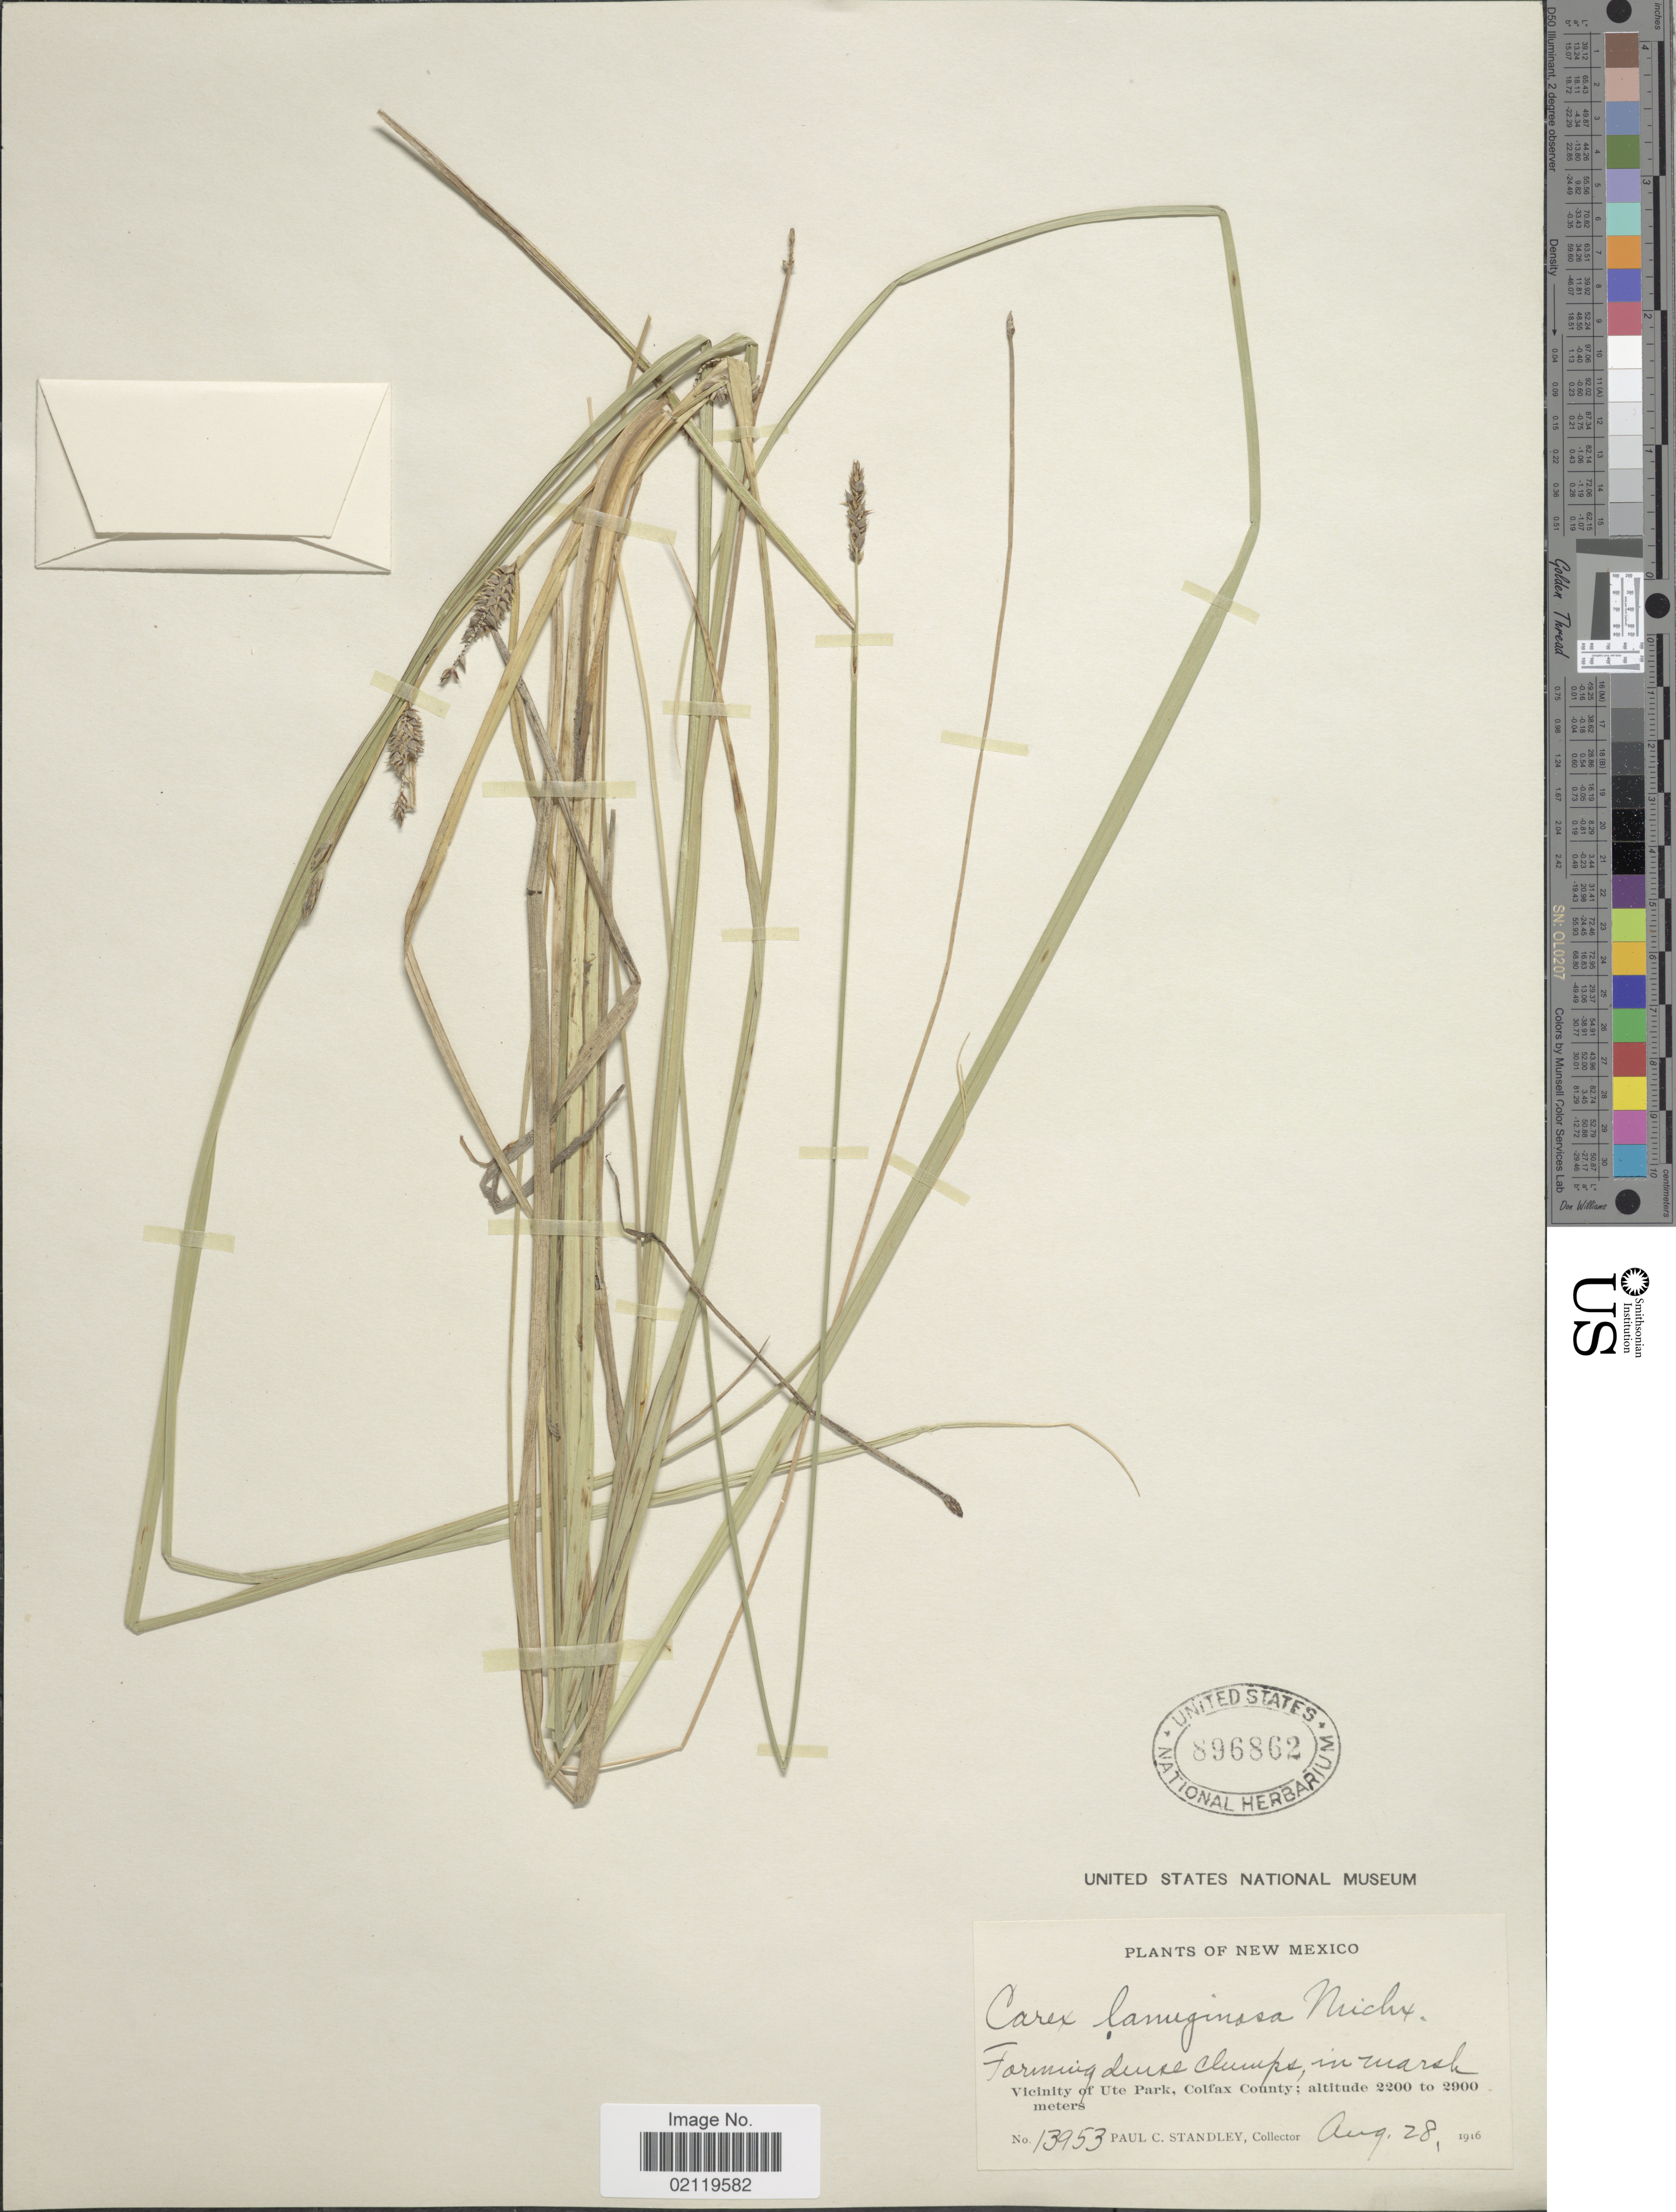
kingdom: Plantae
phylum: Tracheophyta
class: Liliopsida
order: Poales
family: Cyperaceae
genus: Carex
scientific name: Carex pellita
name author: Muhl. ex Willd.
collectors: P. C. Standley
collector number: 13953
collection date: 1916-08-28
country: United States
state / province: New Mexico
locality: Vicinity of Ute Park, Colfax County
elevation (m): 2200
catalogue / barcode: US 896862